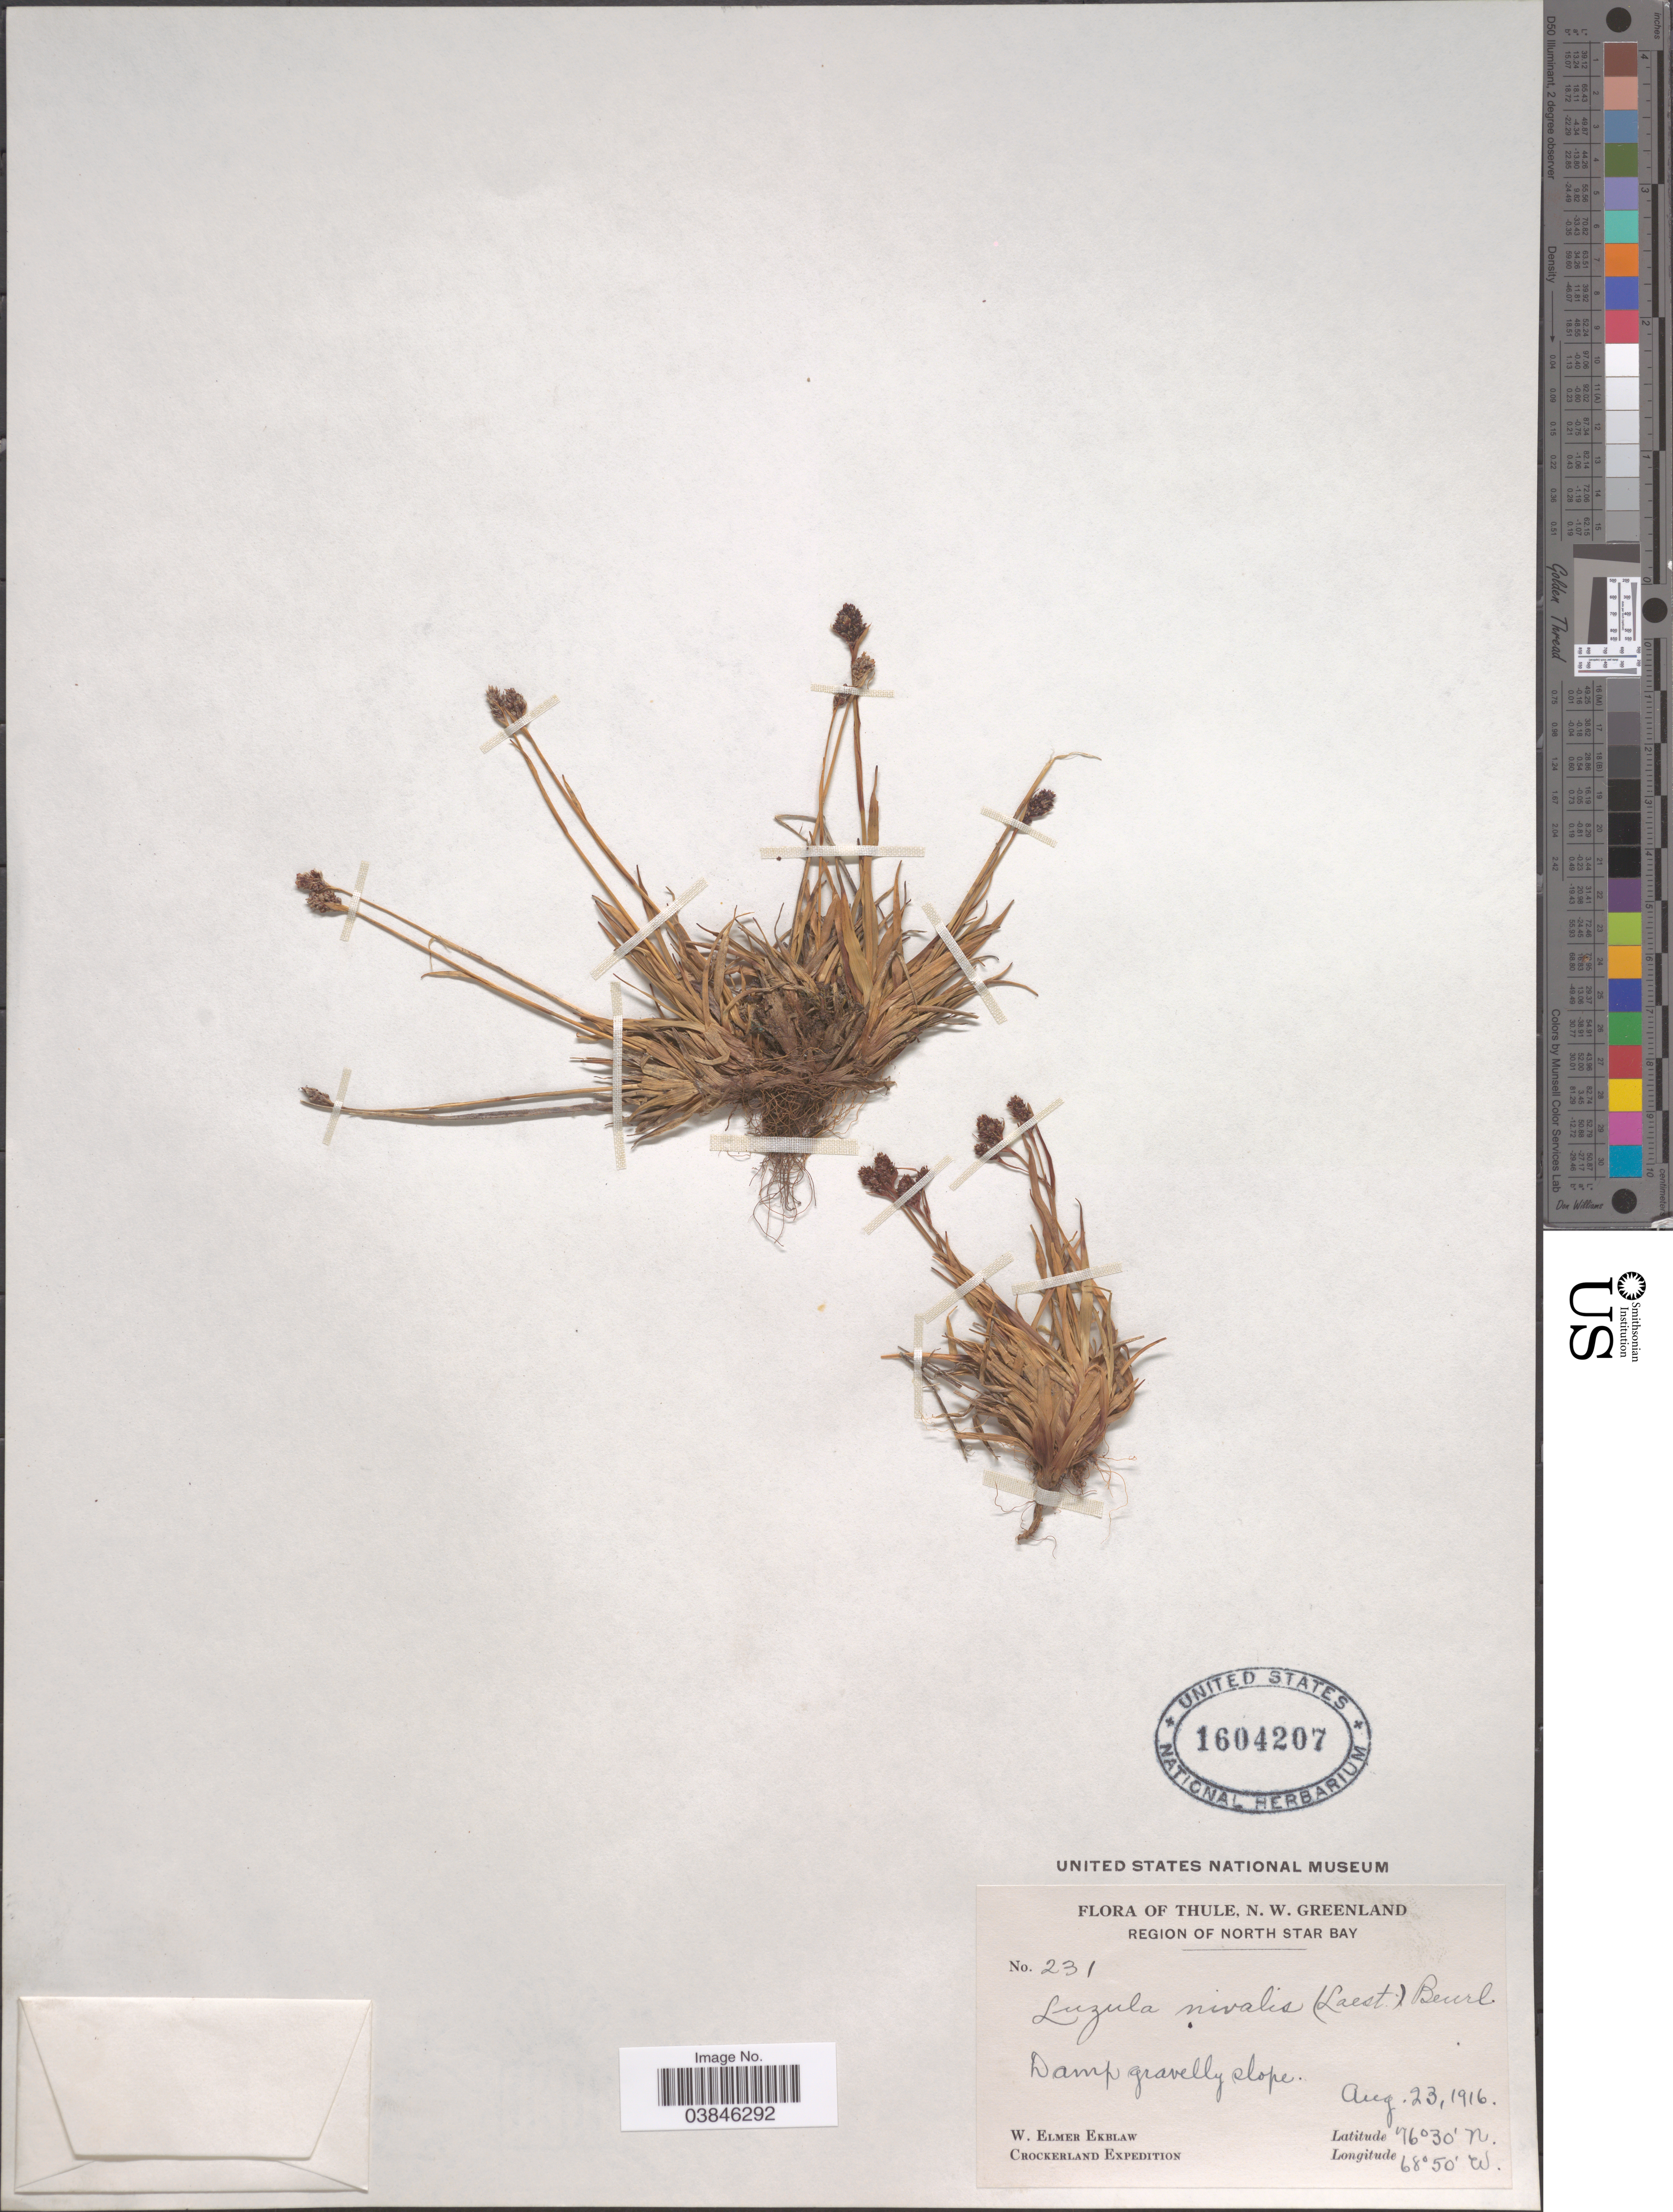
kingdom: Plantae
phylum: Tracheophyta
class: Liliopsida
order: Poales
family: Juncaceae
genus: Luzula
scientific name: Luzula nivalis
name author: (Laest.) Spreng.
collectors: W. Ekblaw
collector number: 231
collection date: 1916-08-23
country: Greenland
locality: Thule, N.W. Greenland. Region of North Star Bay.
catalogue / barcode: US 1604207